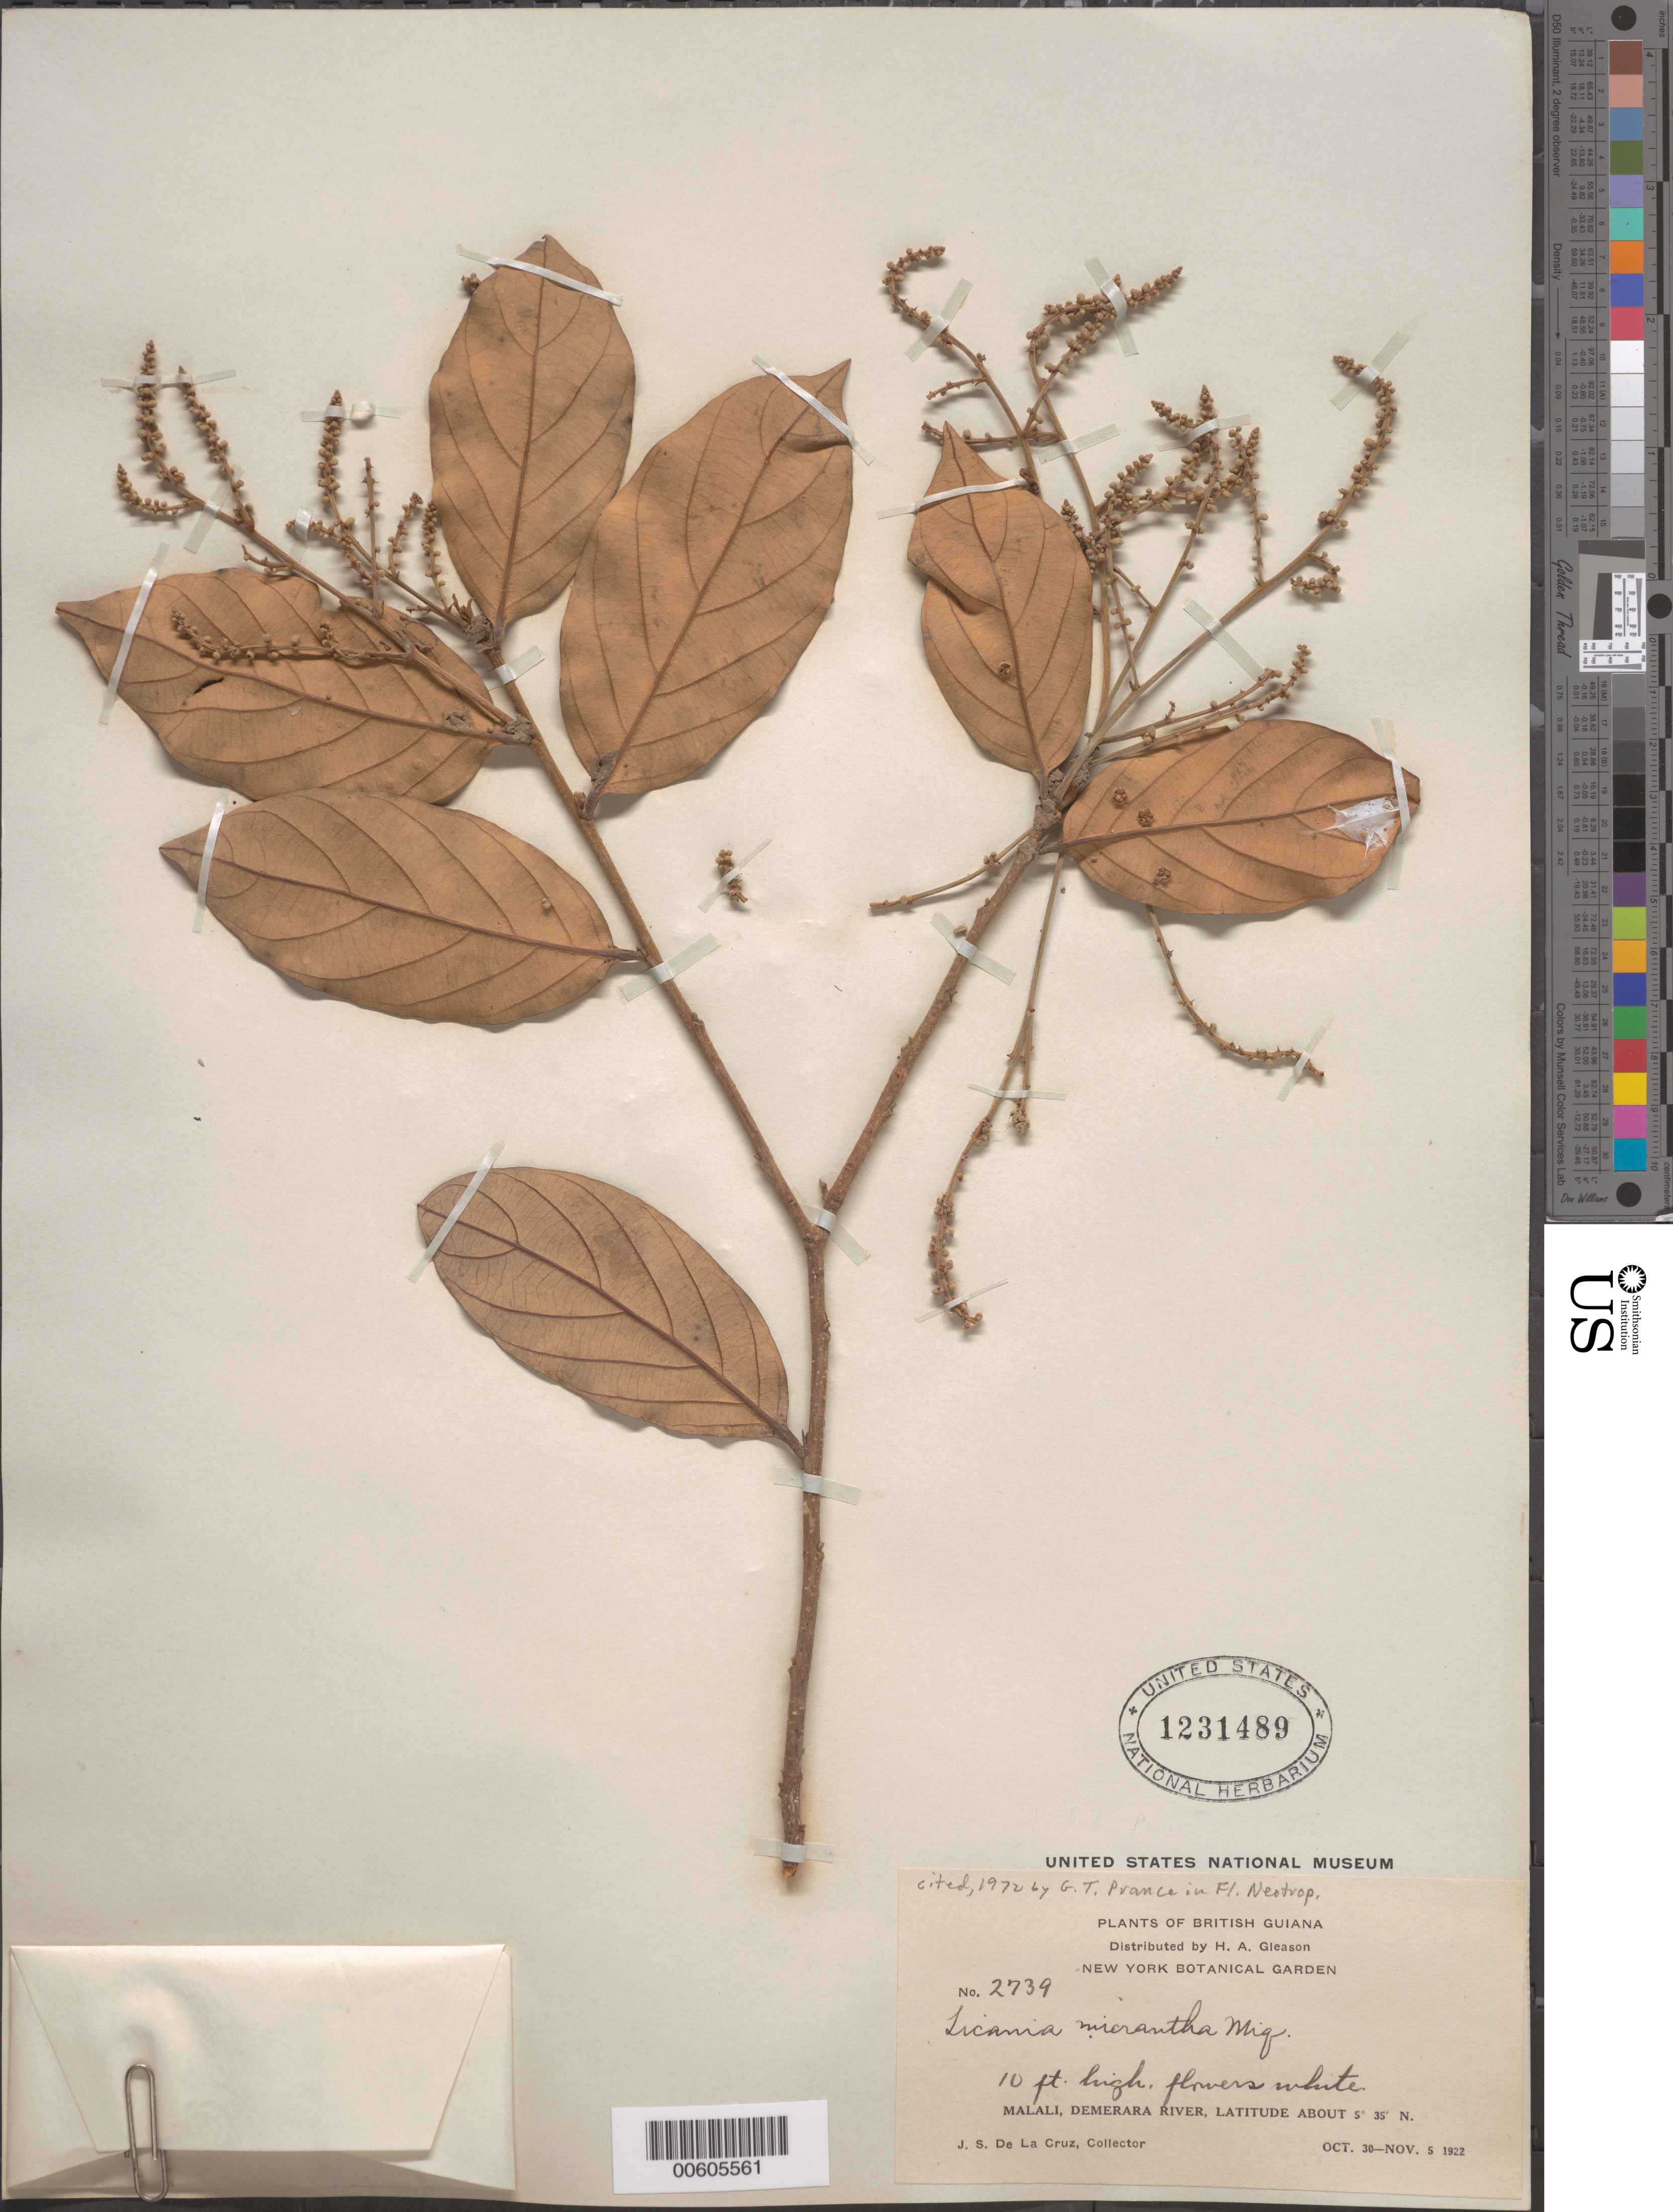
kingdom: Plantae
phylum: Tracheophyta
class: Magnoliopsida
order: Malpighiales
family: Chrysobalanaceae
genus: Licania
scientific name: Licania micrantha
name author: Miq.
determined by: Prance, G. T.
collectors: J. S. de la Cruz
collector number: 2739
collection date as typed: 30-Oct-22 to 5-Nov-22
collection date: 1922-10-30/1922-11-05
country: Guyana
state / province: U. Demerara-Berbice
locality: Malali, Demerara R.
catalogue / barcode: US 1231489